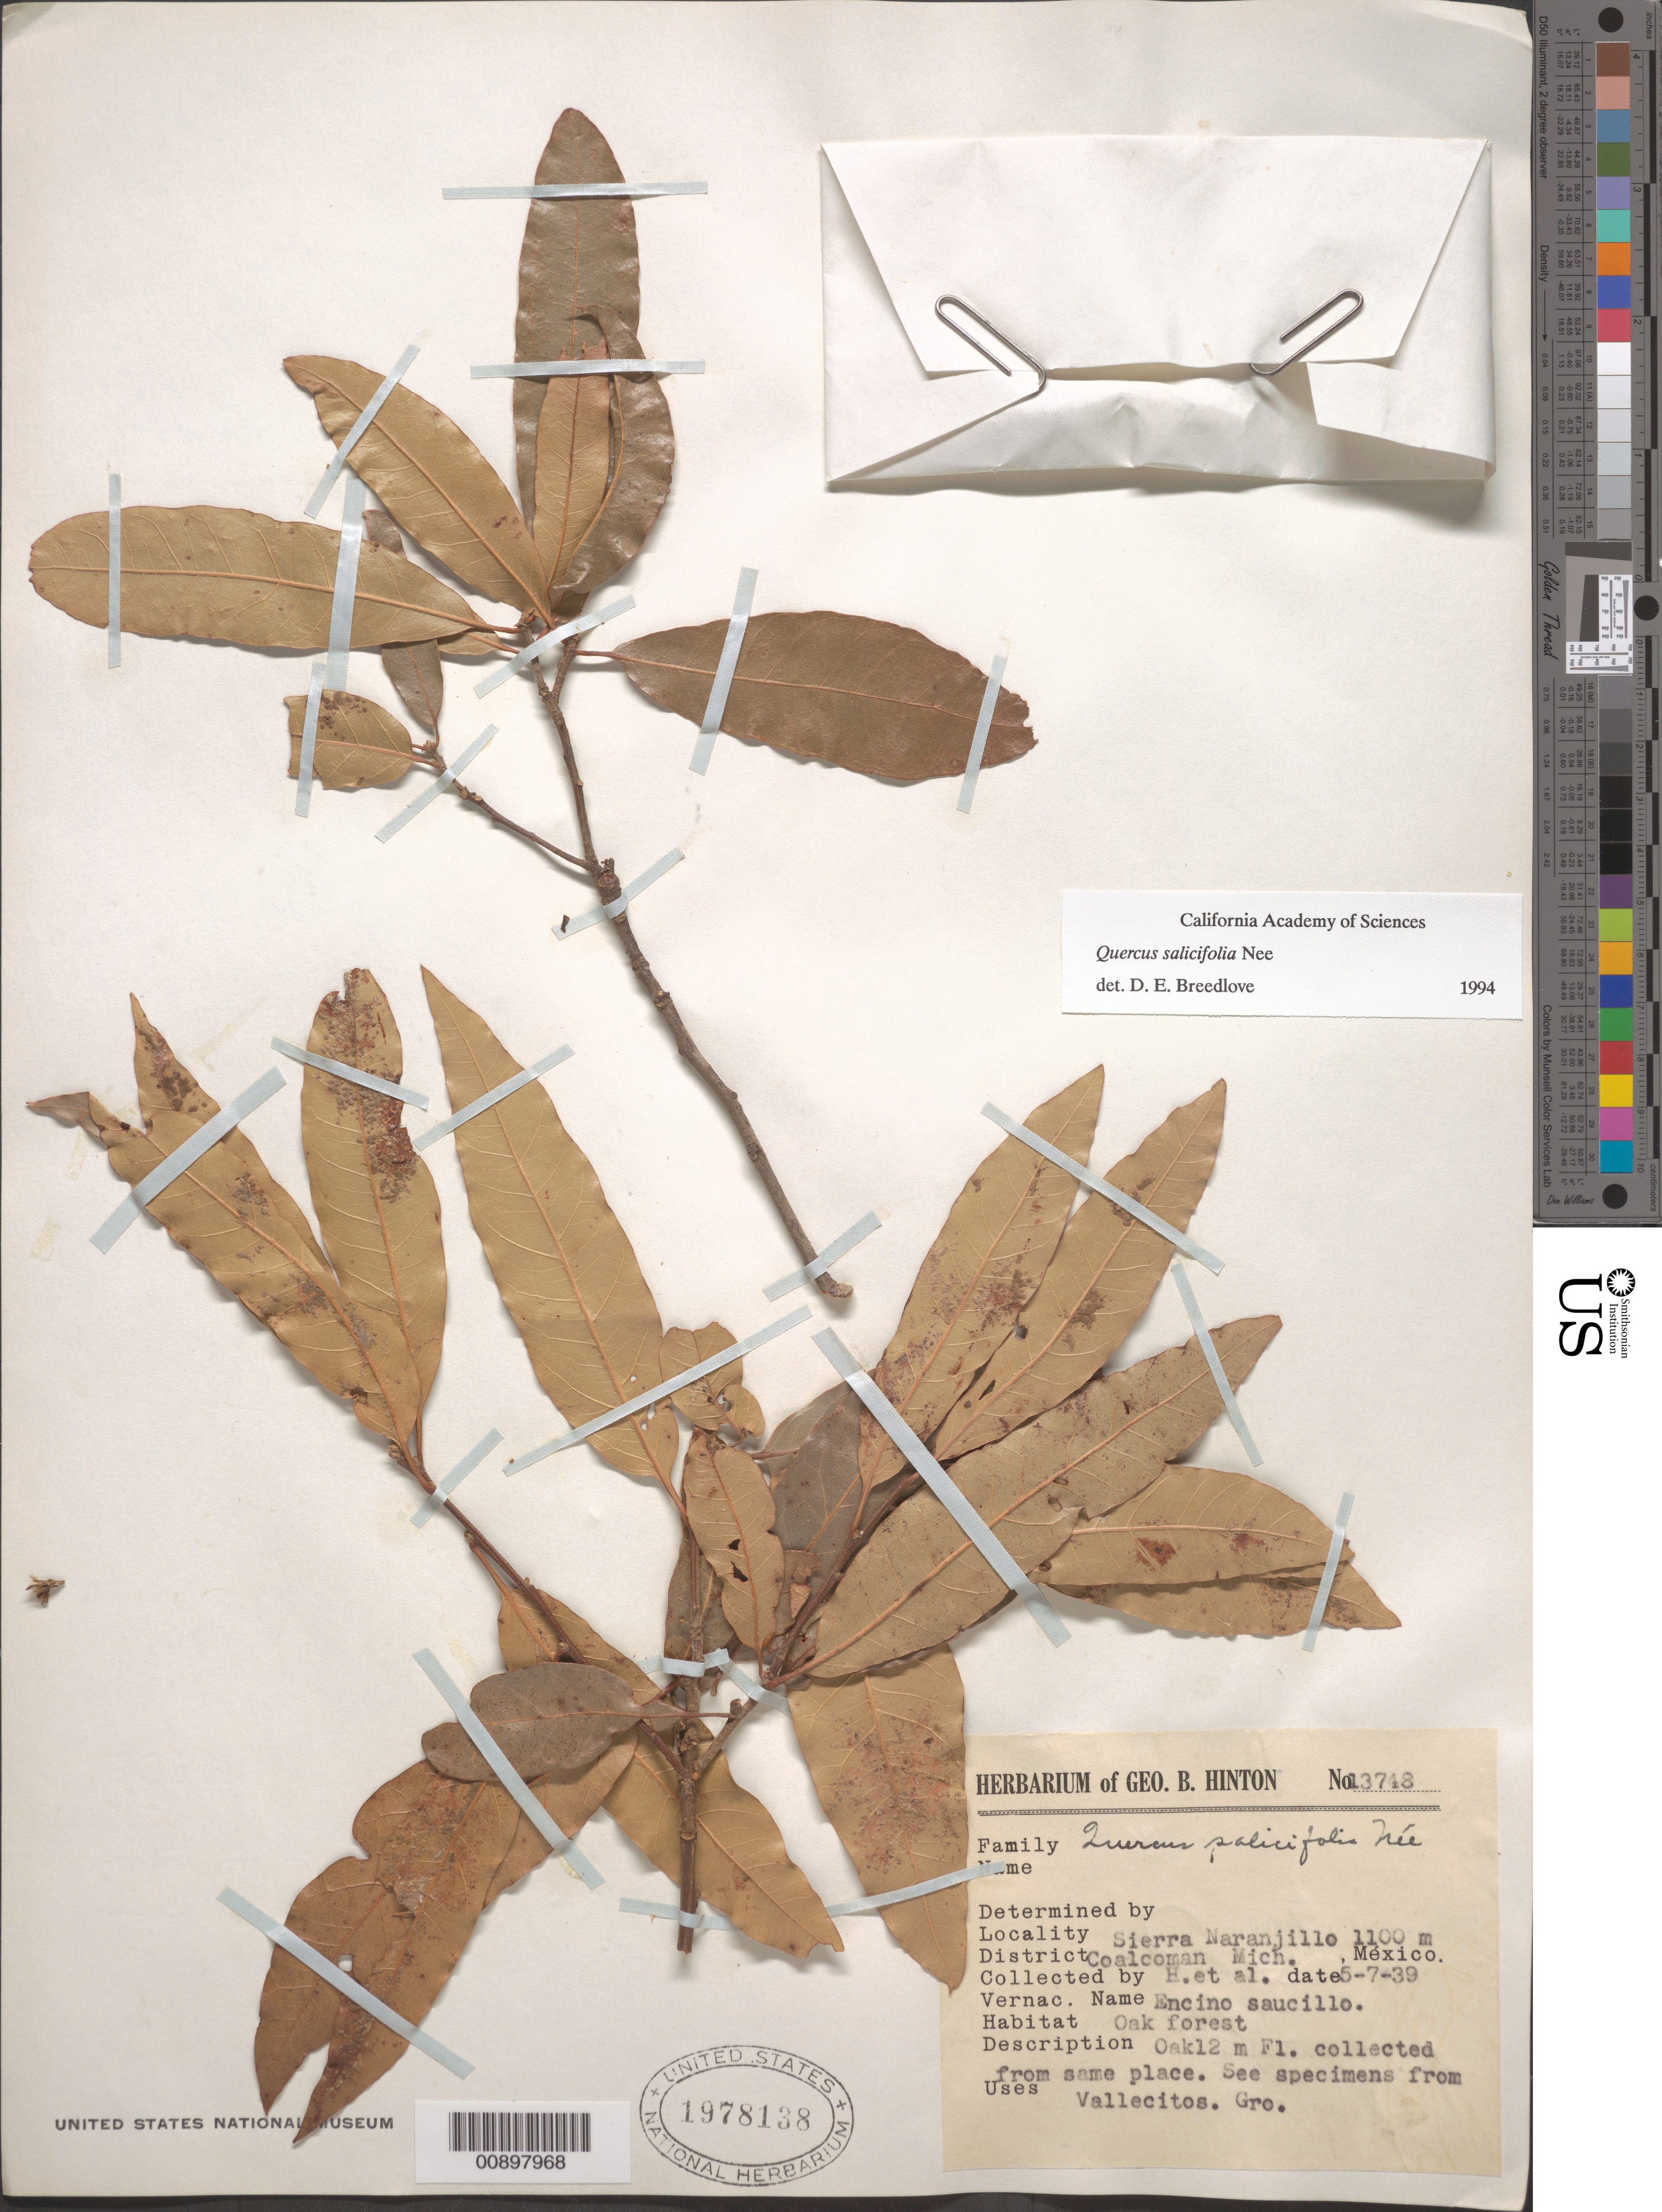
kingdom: Plantae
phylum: Tracheophyta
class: Magnoliopsida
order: Fagales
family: Fagaceae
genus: Quercus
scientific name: Quercus salicifolia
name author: Née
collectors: G. B. Hinton & et al.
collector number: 13748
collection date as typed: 07 May 1939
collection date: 1939-05-07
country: Mexico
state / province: Michoacán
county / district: Coalcomán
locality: Sierra Naranjillo, District Coalcomán, Michoacán.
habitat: Oak forest.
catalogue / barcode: US 1978138